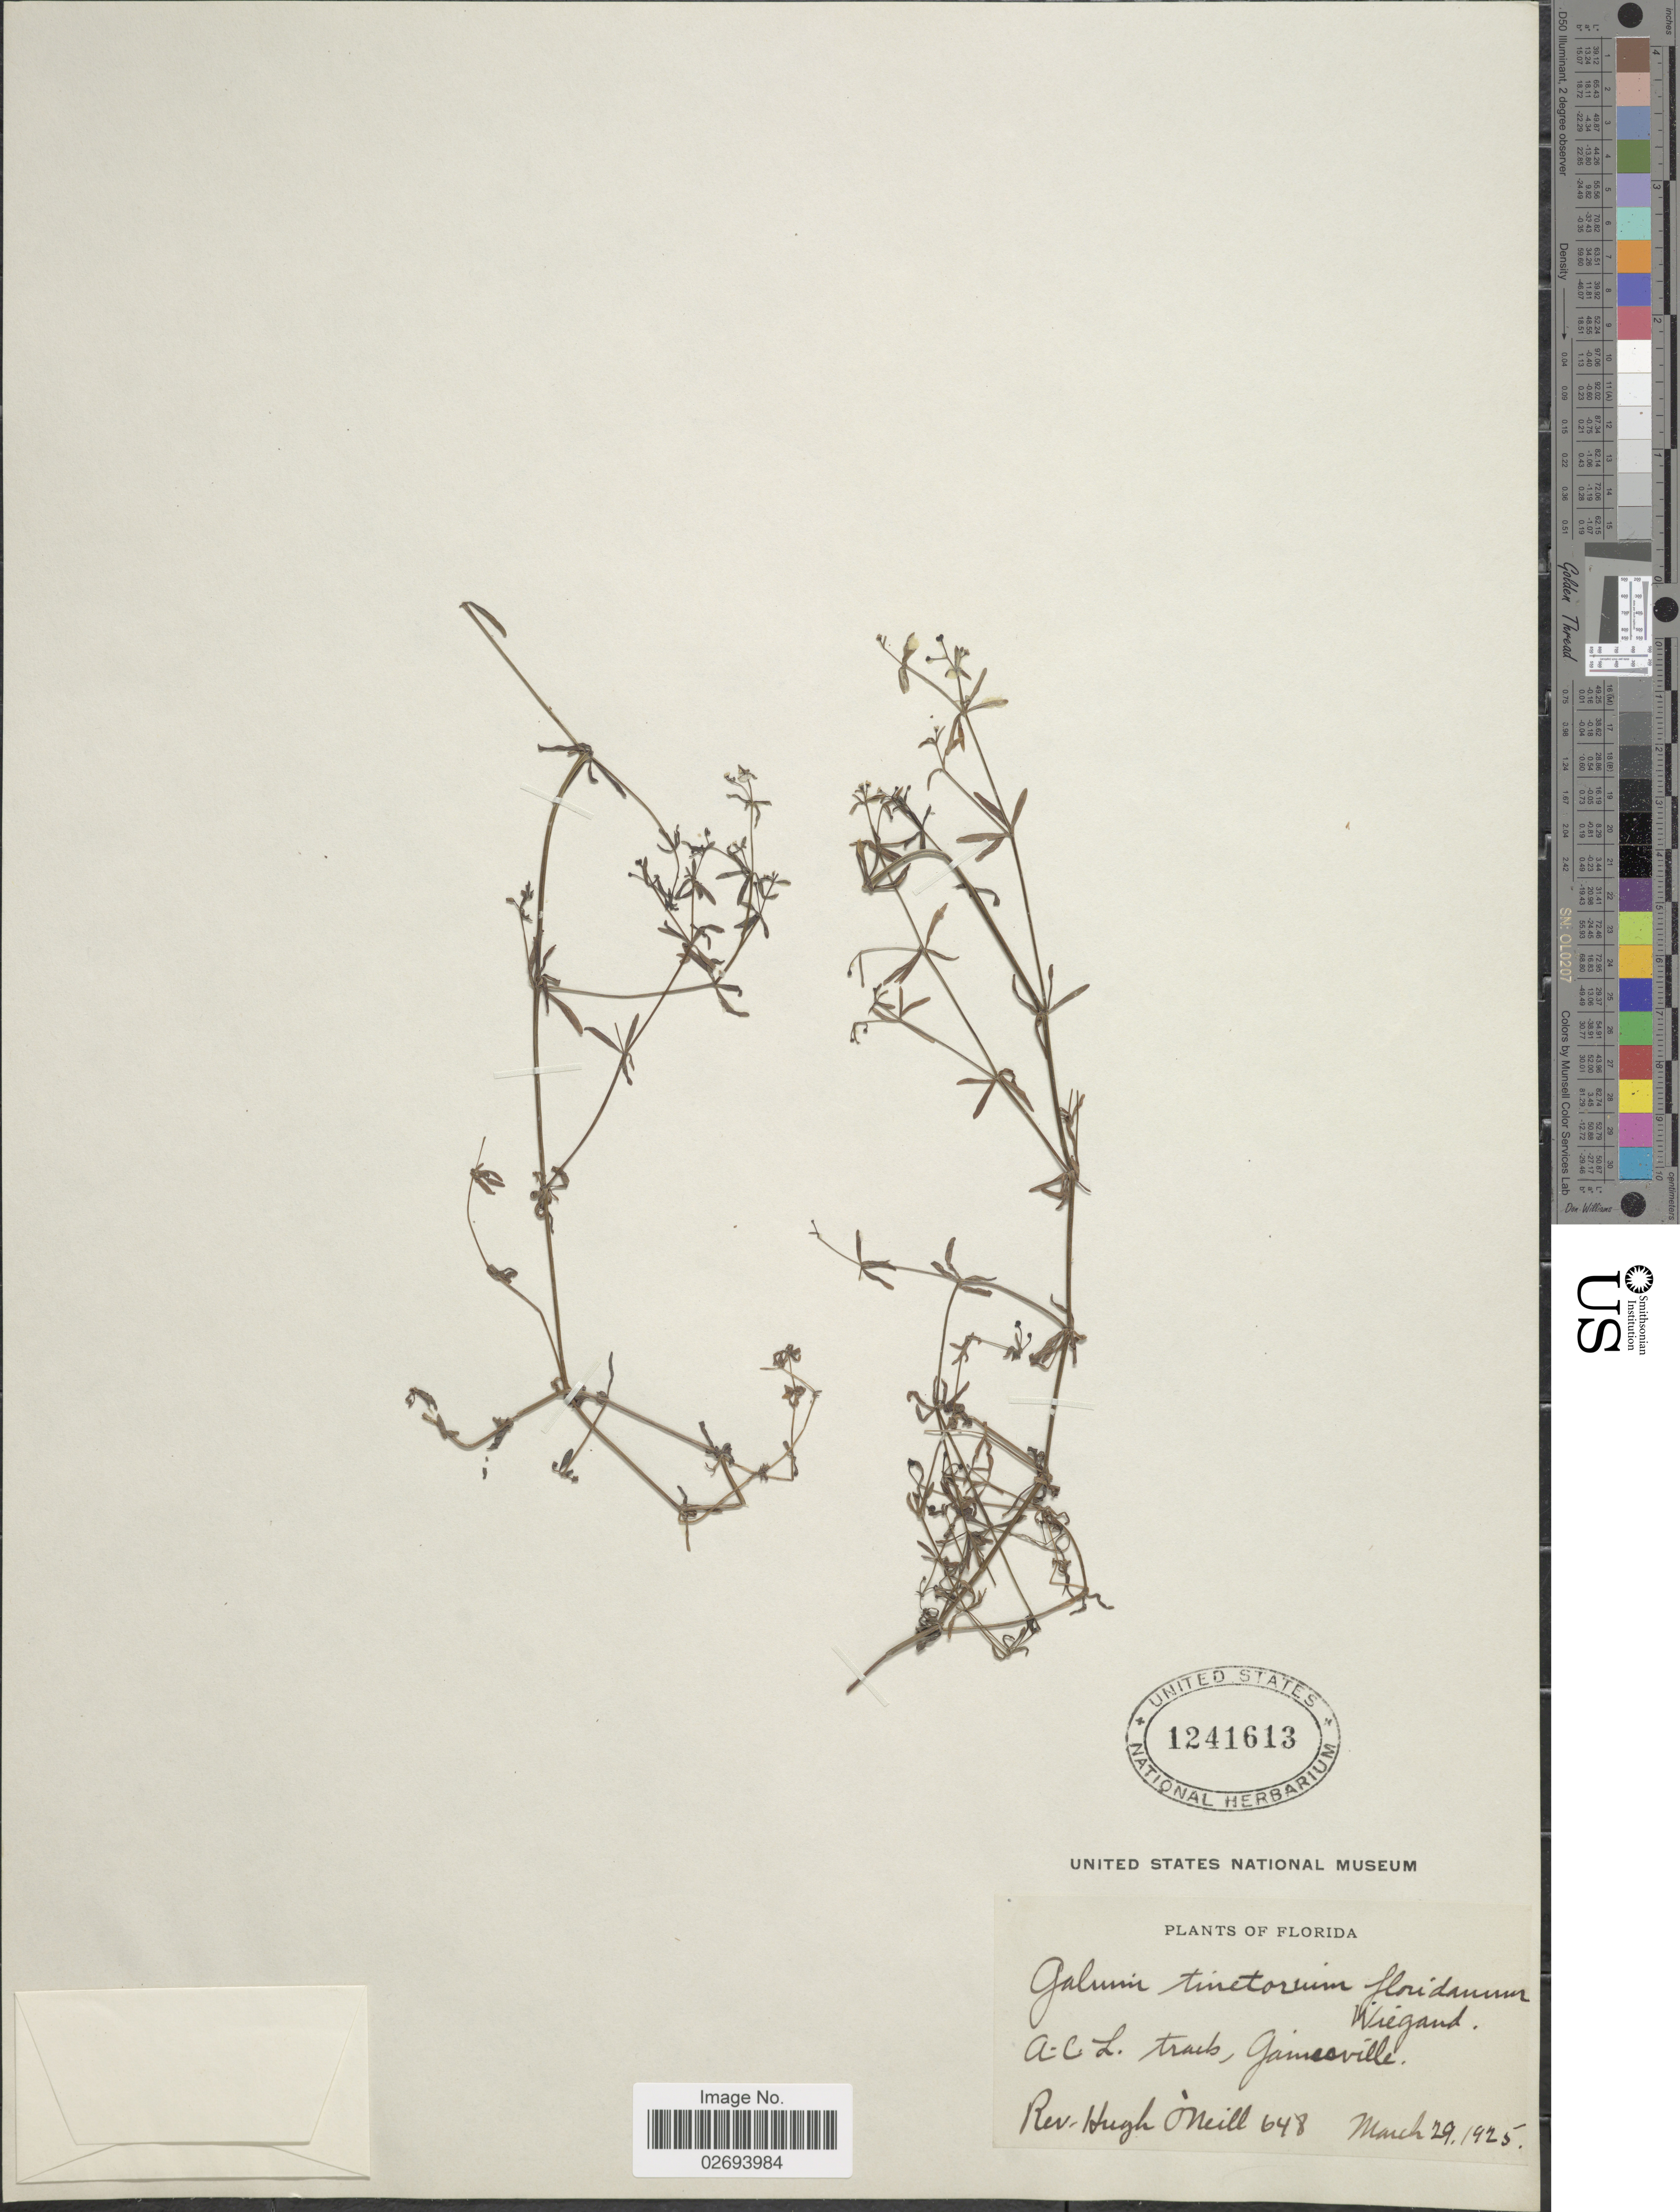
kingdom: Plantae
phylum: Tracheophyta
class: Magnoliopsida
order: Gentianales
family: Rubiaceae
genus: Galium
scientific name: Galium tinctorium var. floridanum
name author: Wiegand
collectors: H. O'Neill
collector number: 648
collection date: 1925-03-29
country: United States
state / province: Florida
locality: A.C.L. track, Gainesville.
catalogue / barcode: US 1241613